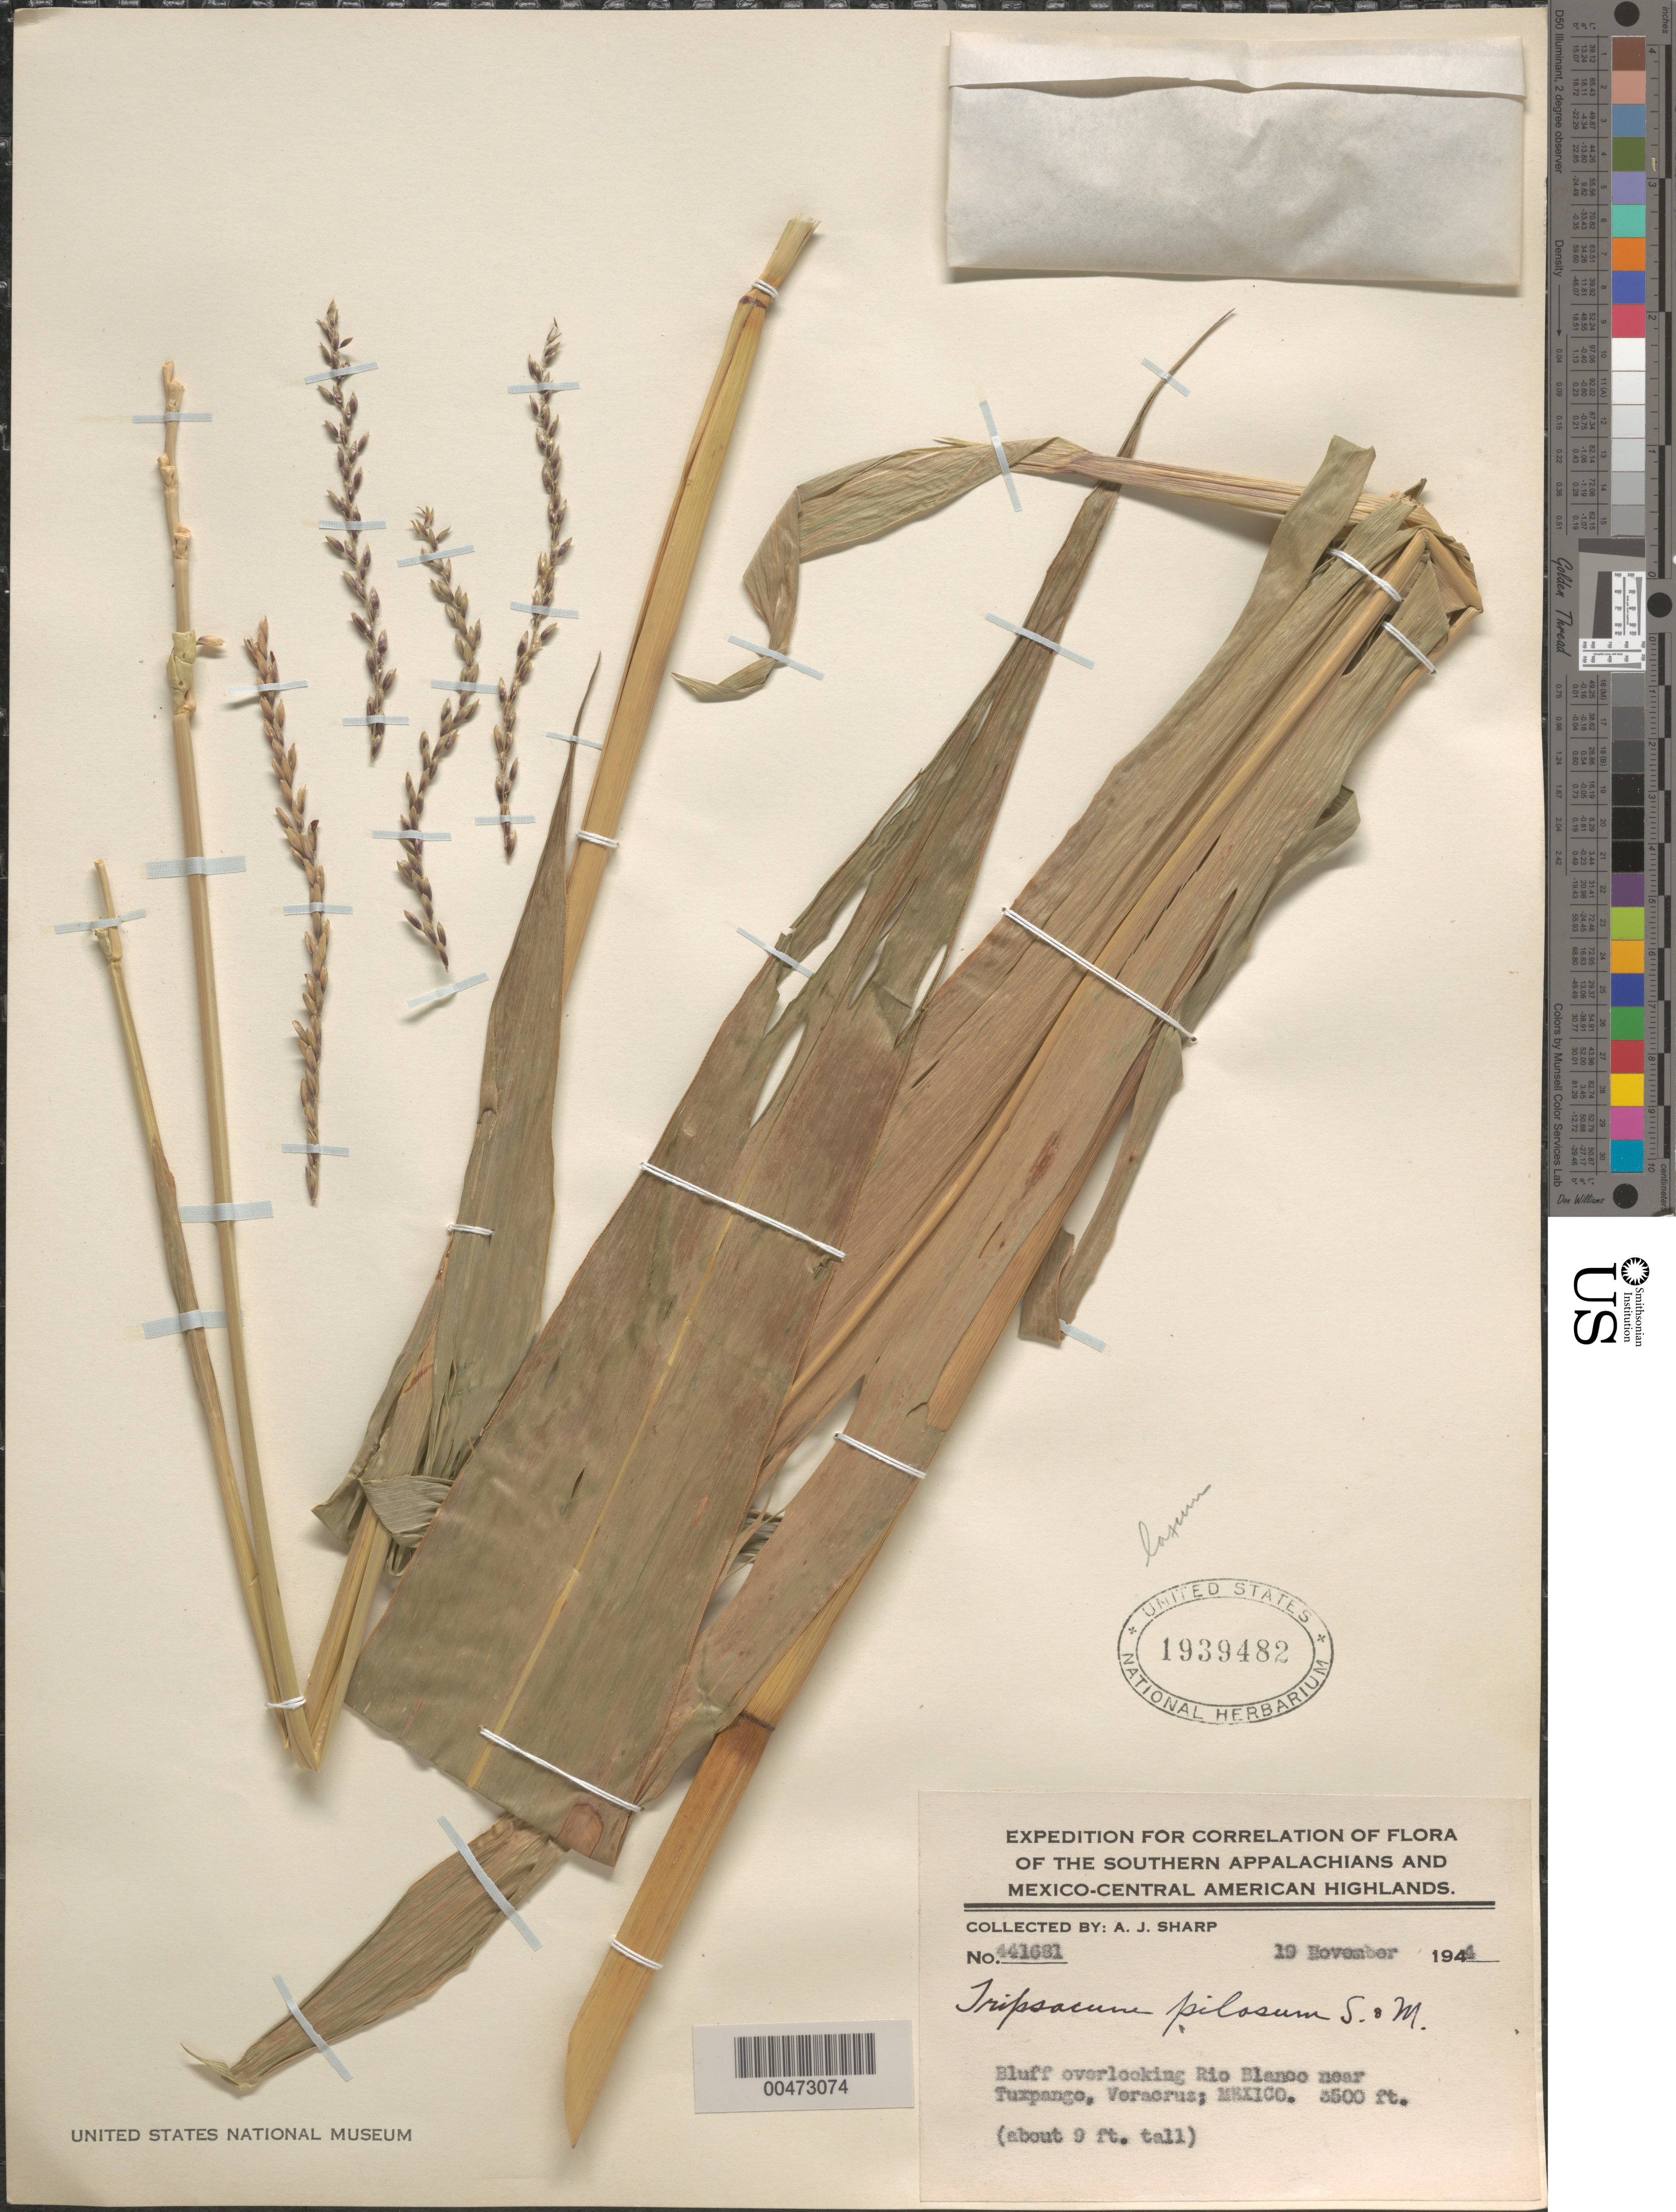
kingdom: Plantae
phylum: Tracheophyta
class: Liliopsida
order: Poales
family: Poaceae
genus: Tripsacum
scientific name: Tripsacum pilosum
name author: Scribn. & Merr.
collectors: A. J. Sharp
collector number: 441681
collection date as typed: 19 Nov 1944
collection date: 1944-11-19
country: Mexico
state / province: Veracruz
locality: Overlooking Rio Blanco near Tuxpango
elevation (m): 1097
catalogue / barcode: US 1939482